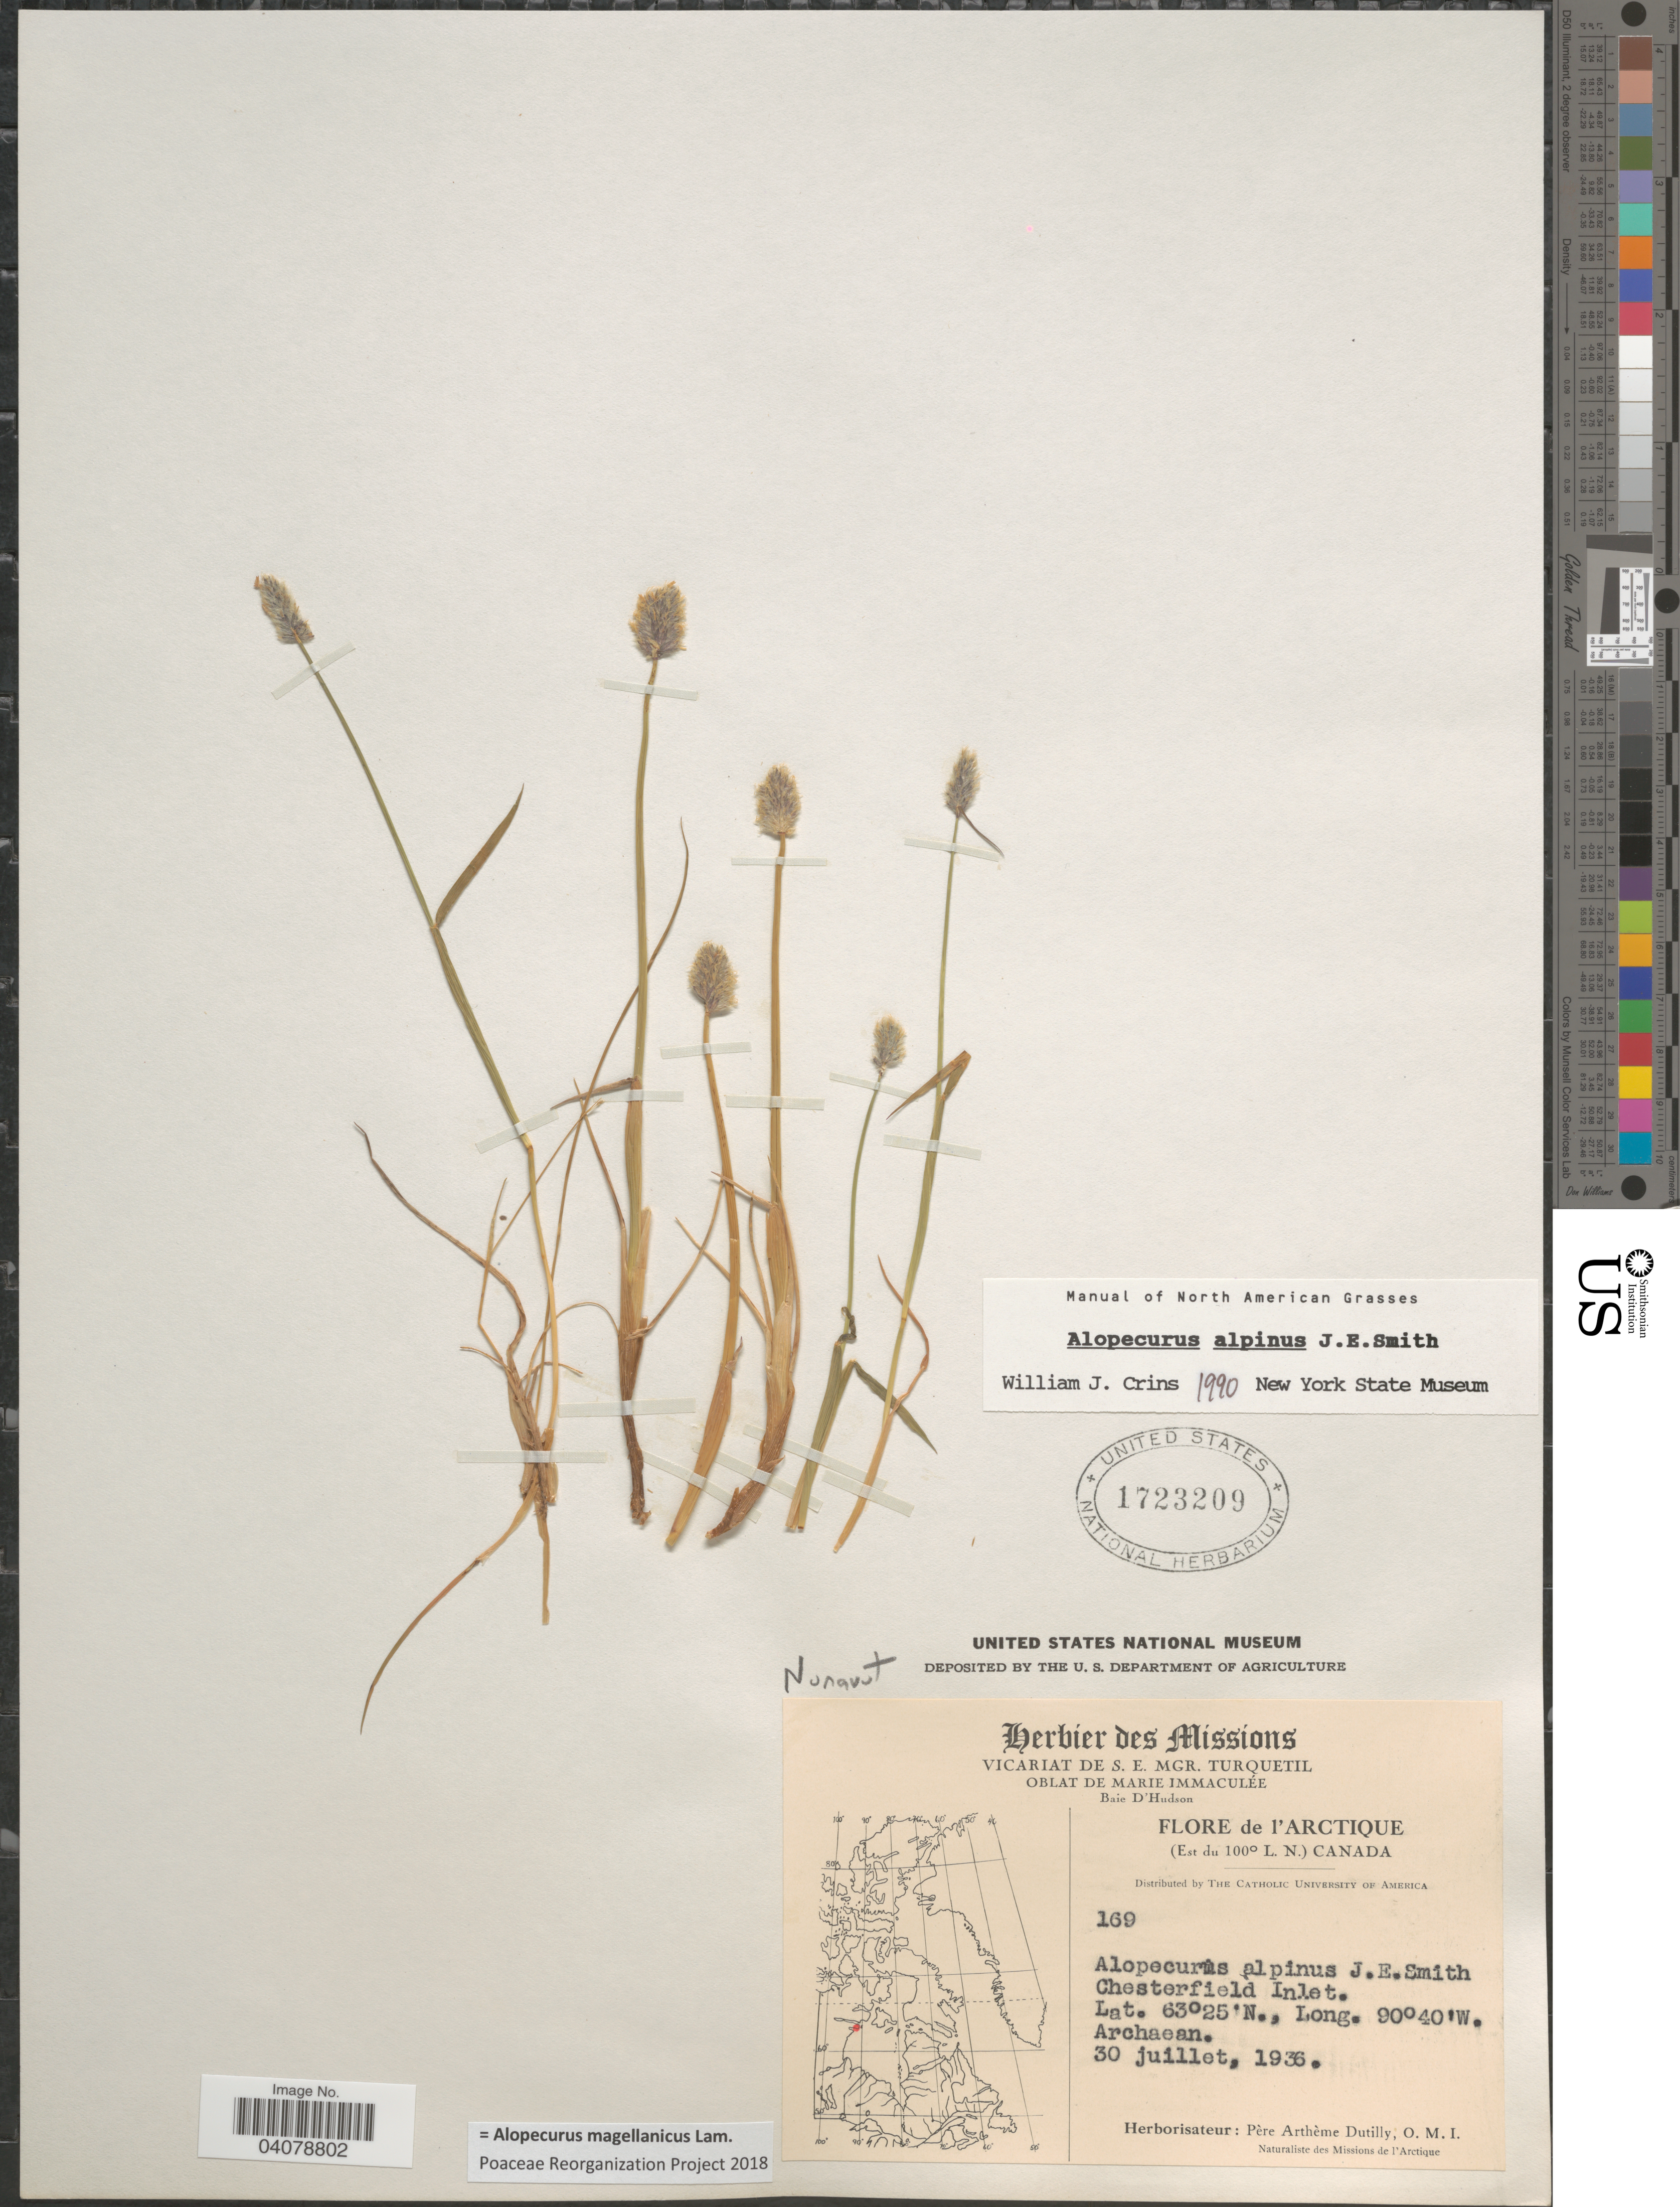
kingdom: Plantae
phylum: Tracheophyta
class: Liliopsida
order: Poales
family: Poaceae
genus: Alopecurus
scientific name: Alopecurus magellanicus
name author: Lam.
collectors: P. Dutilly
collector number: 169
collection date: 1936-07-30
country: Canada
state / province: Nunavut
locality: De l'Arctique. (Est du 100° L.N.). Chesterfield Inlet. Archaean. Herbier des Missions. Naturaliste des Missions de l'Arctique.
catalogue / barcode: US 1723209